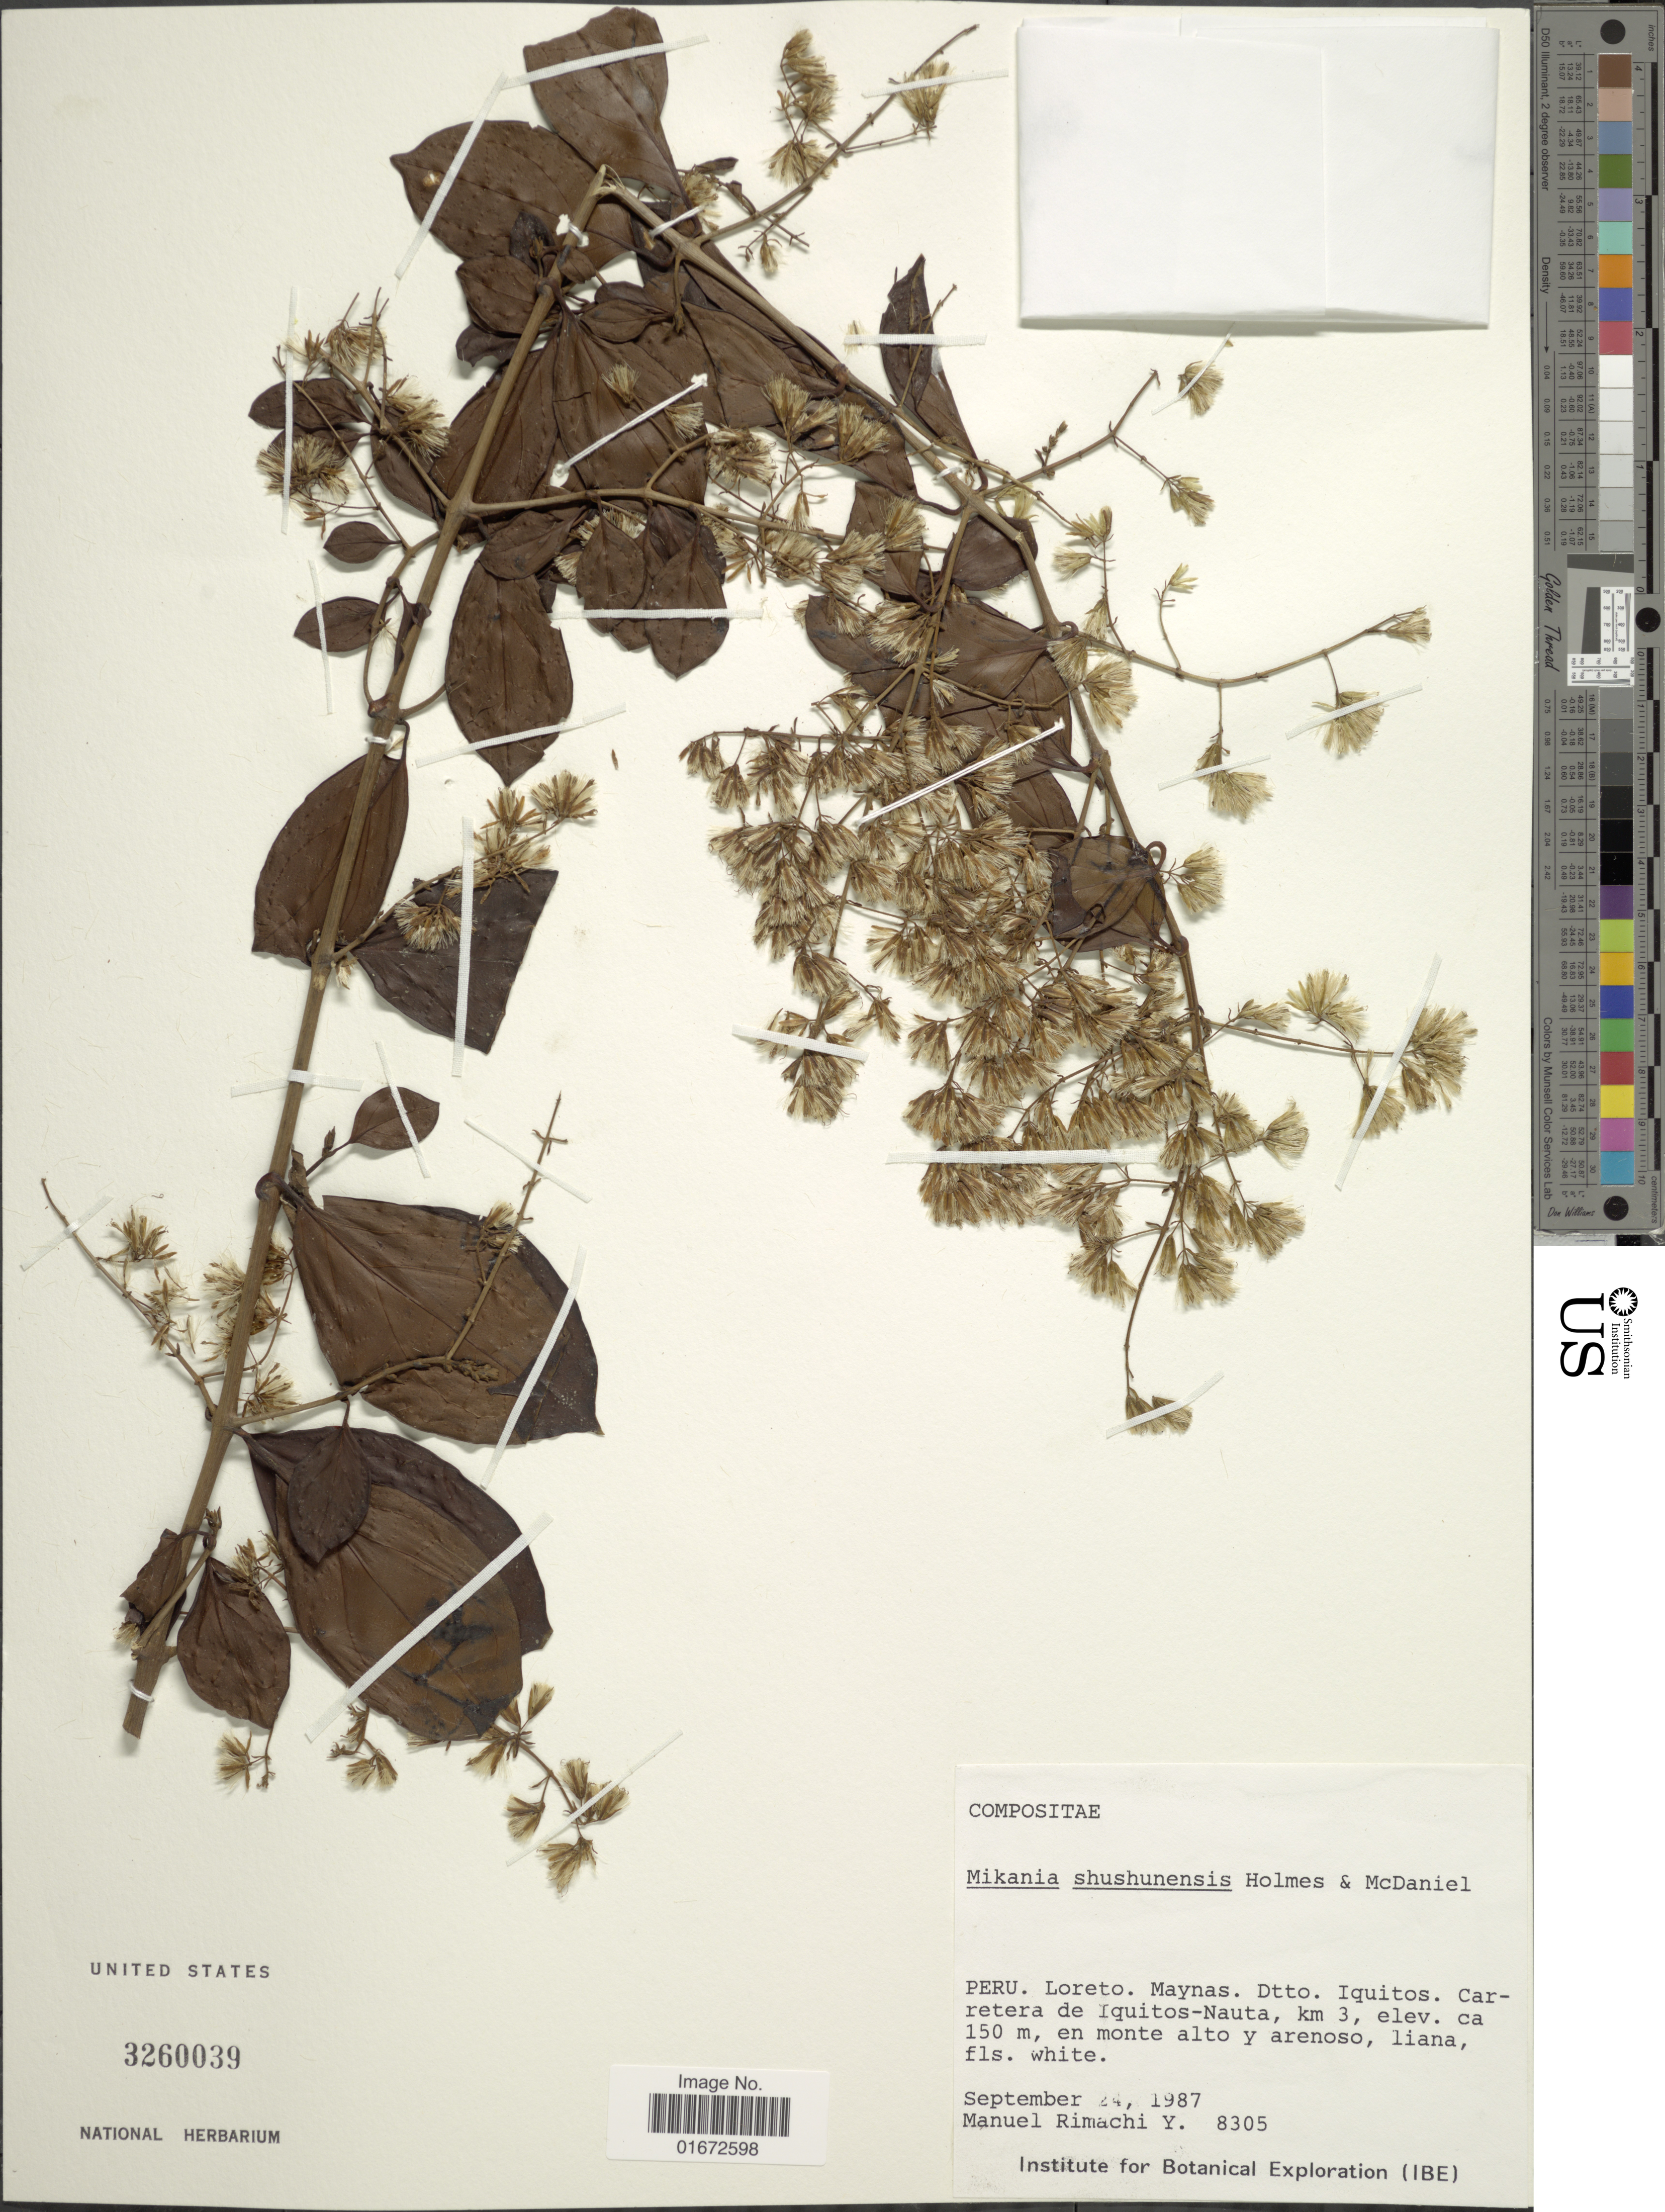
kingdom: Plantae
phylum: Tracheophyta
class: Magnoliopsida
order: Asterales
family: Asteraceae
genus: Mikania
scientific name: Mikania shushunensis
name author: W.C. Holmes & McDaniel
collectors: M. Rimachi Y.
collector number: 8305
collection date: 1987-09-24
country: Peru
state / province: Loreto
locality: Peru. Loreto. Maynas. Dtto. Iquitos. Carretera de Iquitos-Nauta, km 3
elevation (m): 150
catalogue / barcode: US 3260039